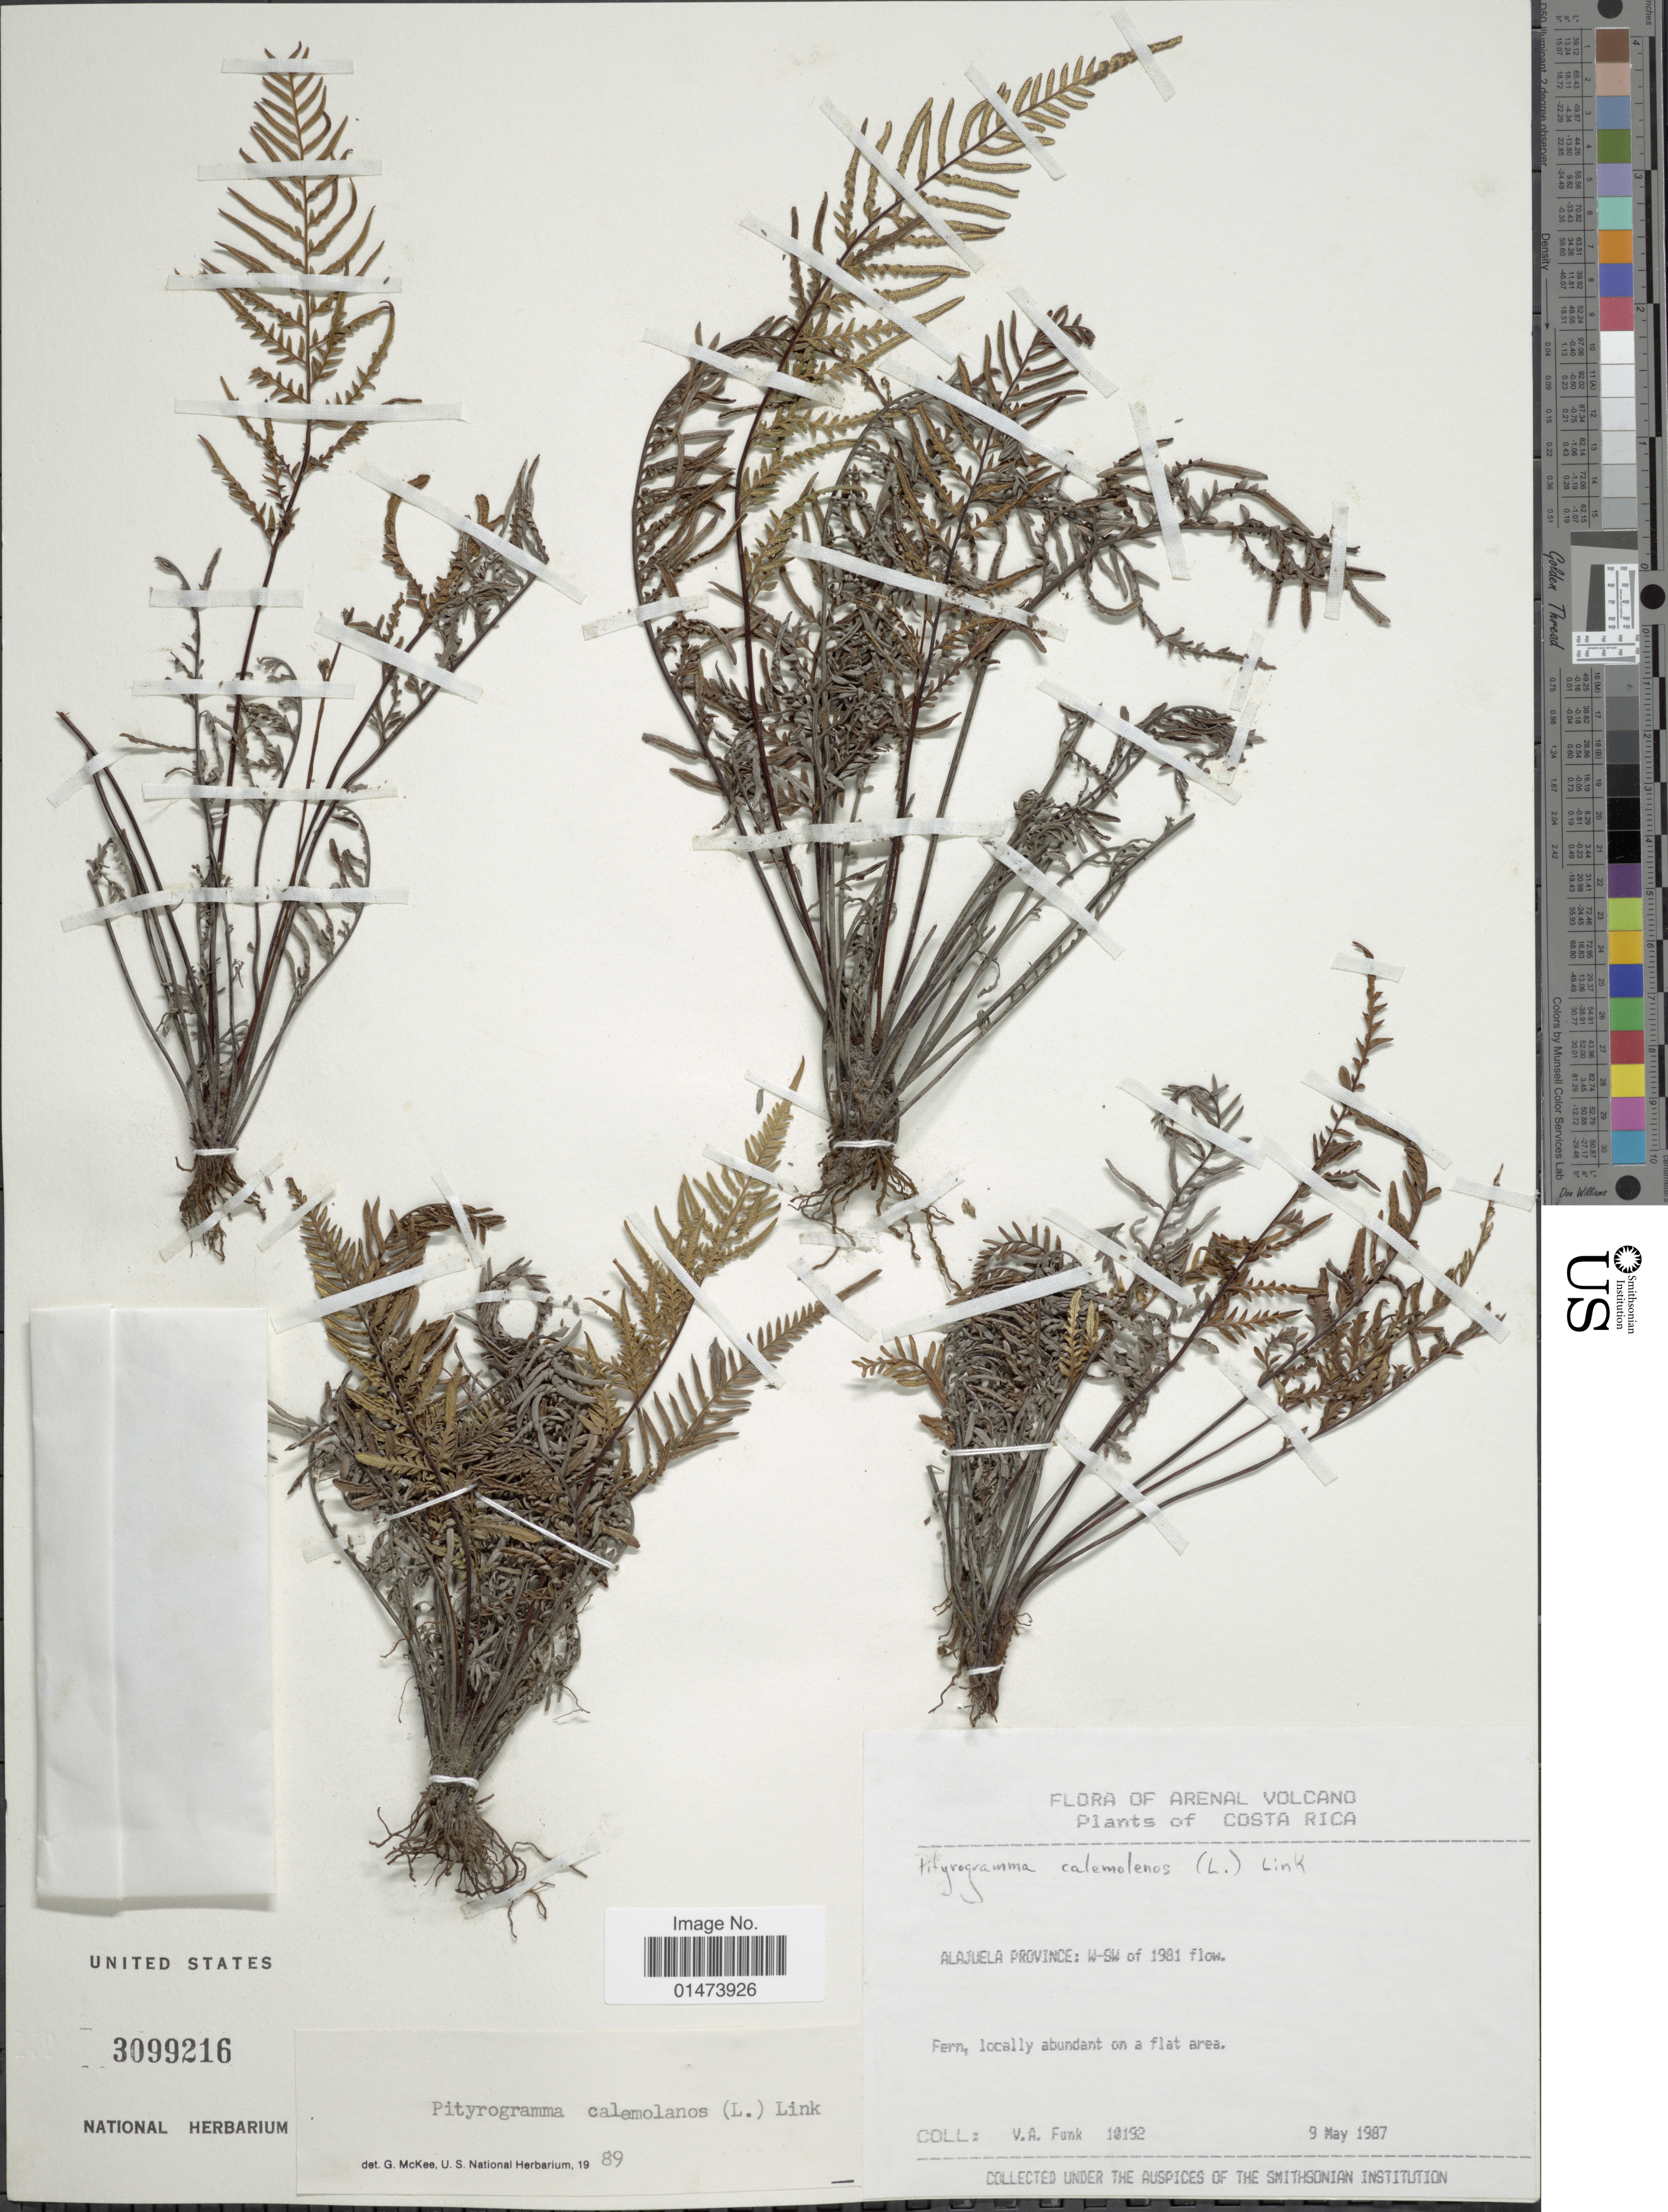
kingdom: Plantae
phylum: Tracheophyta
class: Polypodiopsida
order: Polypodiales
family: Pteridaceae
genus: Pityrogramma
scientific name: Pityrogramma calomelanos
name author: (L.) Link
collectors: V. Funk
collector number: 10192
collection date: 1987-05-19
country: Costa Rica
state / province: Alajuela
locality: Fern, locally abundant on a flat area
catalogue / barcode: US 3099216